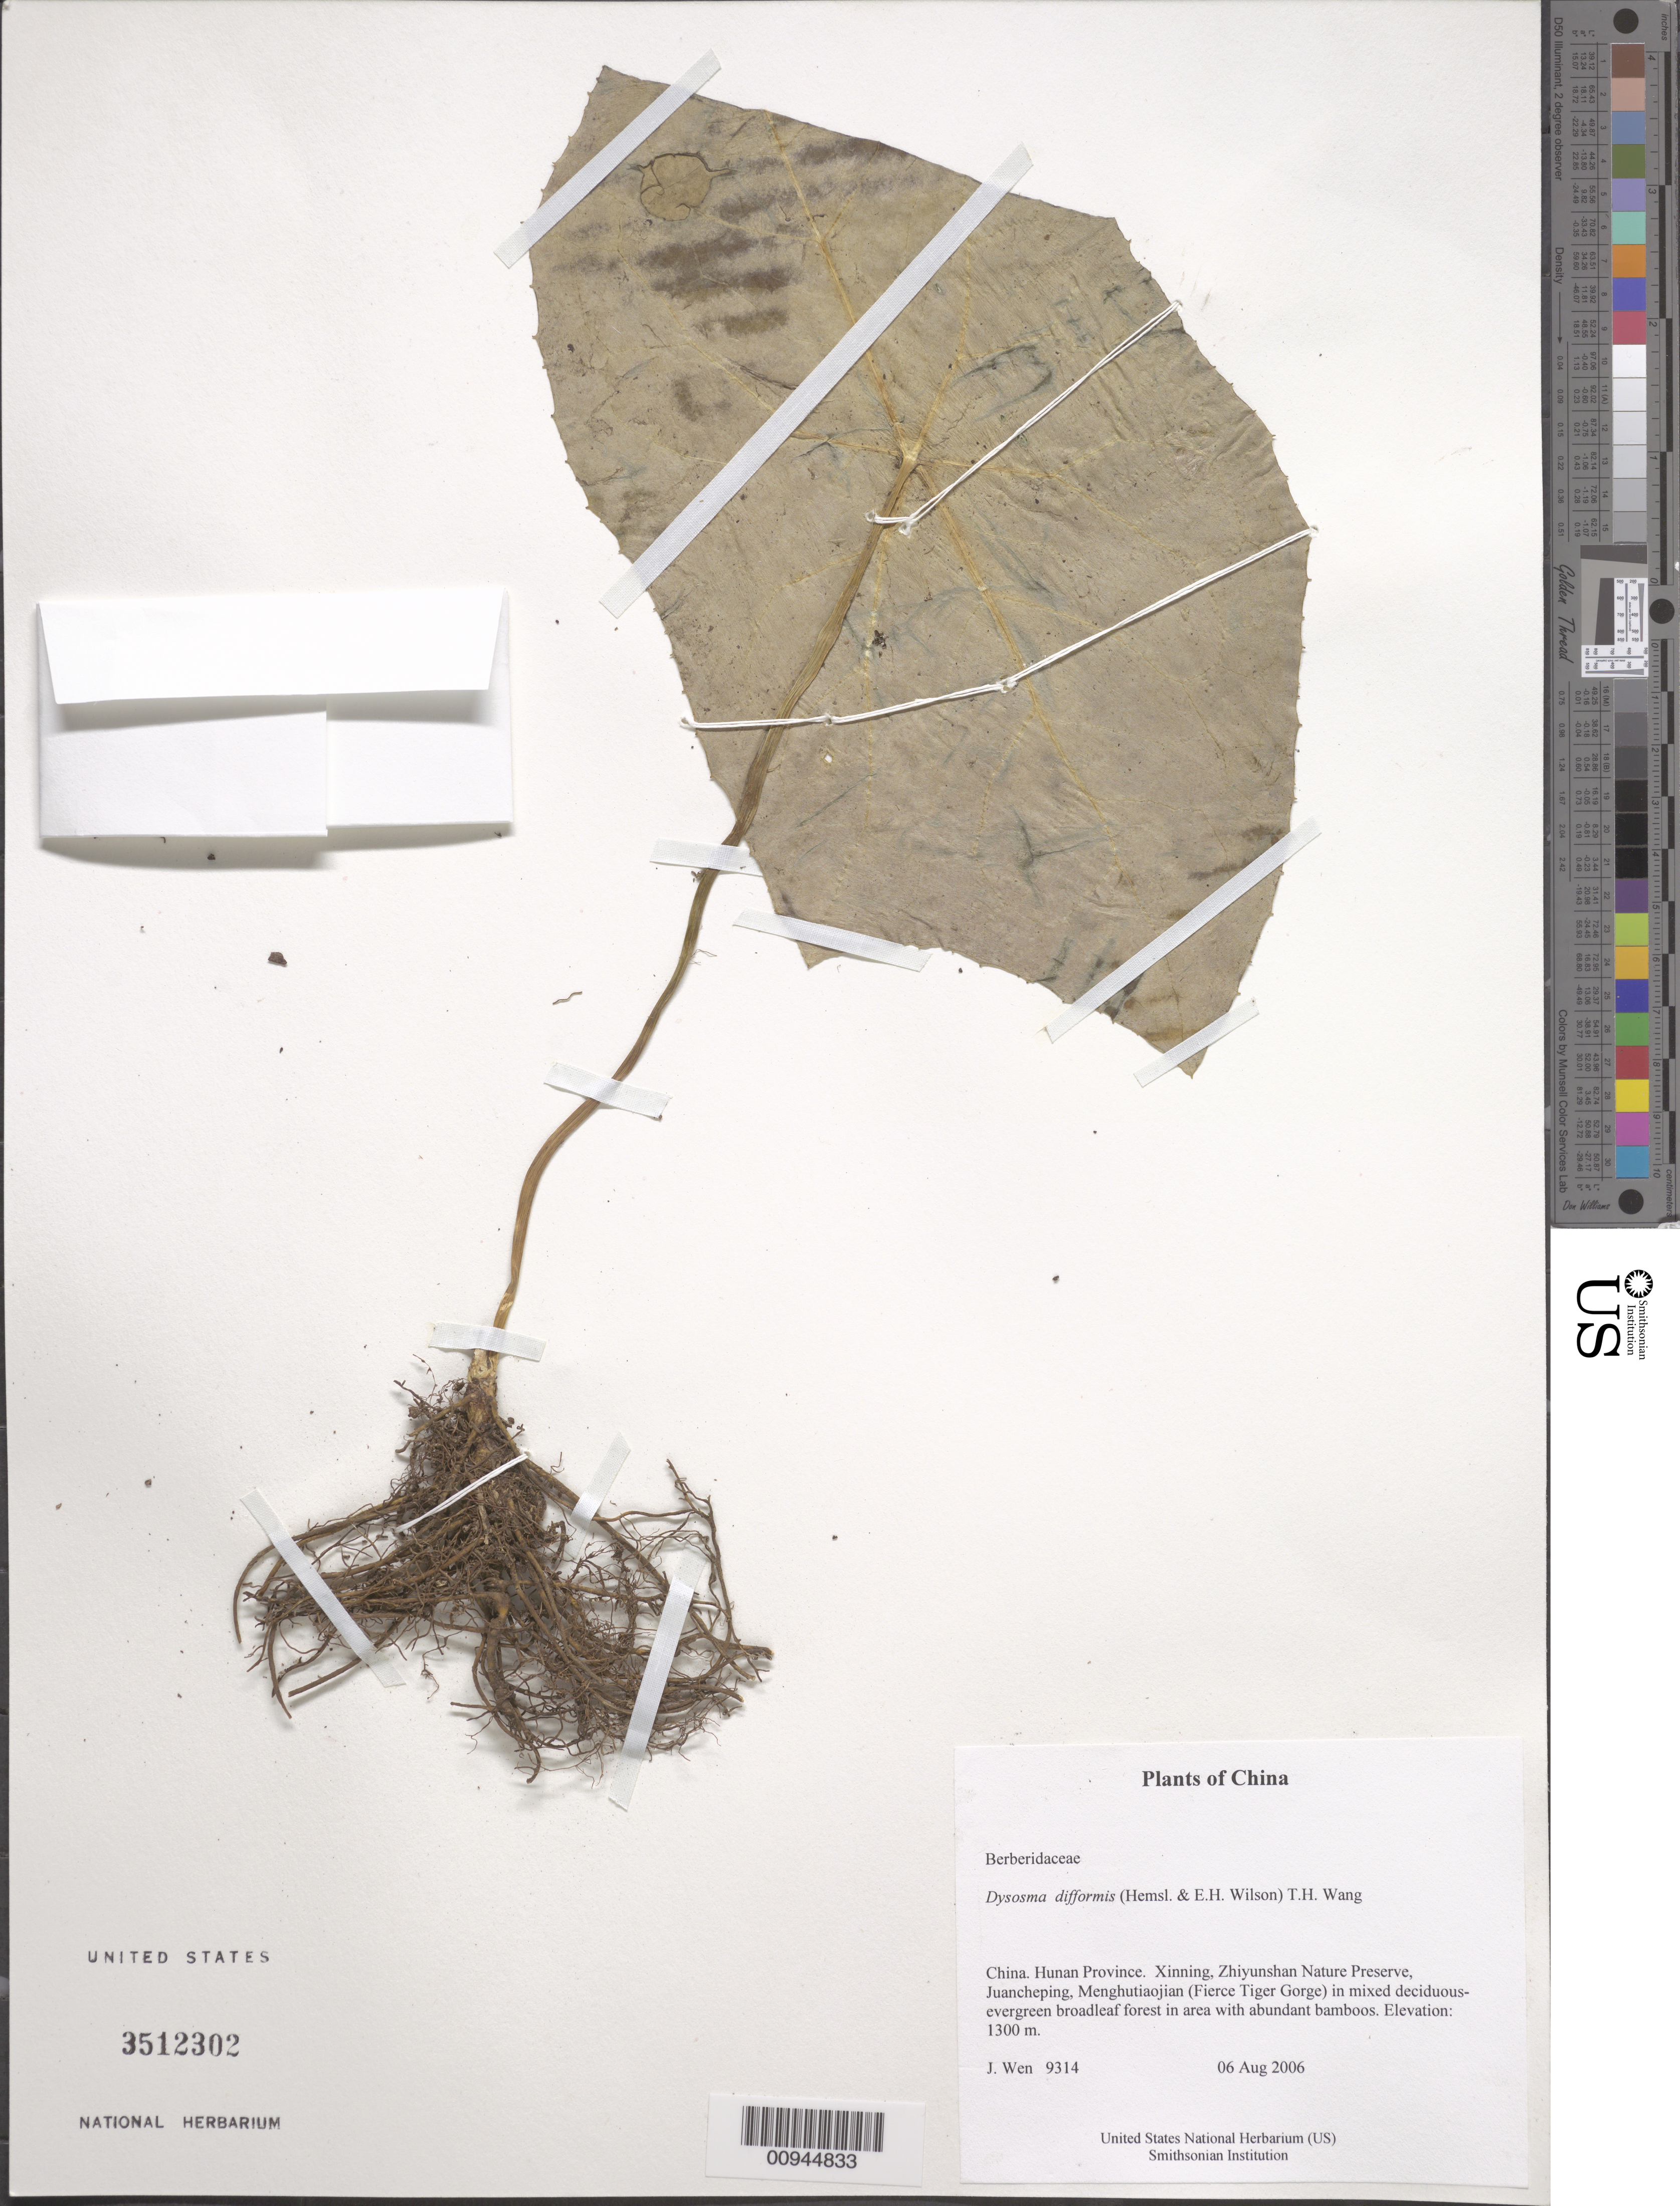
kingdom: Plantae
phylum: Tracheophyta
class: Magnoliopsida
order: Ranunculales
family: Berberidaceae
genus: Dysosma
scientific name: Dysosma difformis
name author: (Hemsl. & E.H. Wilson) T.H. Wang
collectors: J. Wen & S. Wu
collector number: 9314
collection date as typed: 06 Aug 2006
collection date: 2006-08-06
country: China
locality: Hunan Province. Xinning, Zhiyunshan Nature Preserve, Juancheping, Menghutiaojian (Fierce Tiger Gorge) in mixed deciduous-evergreen broadleaf forest in area with abundant bamboos.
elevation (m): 1300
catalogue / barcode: US 3512302